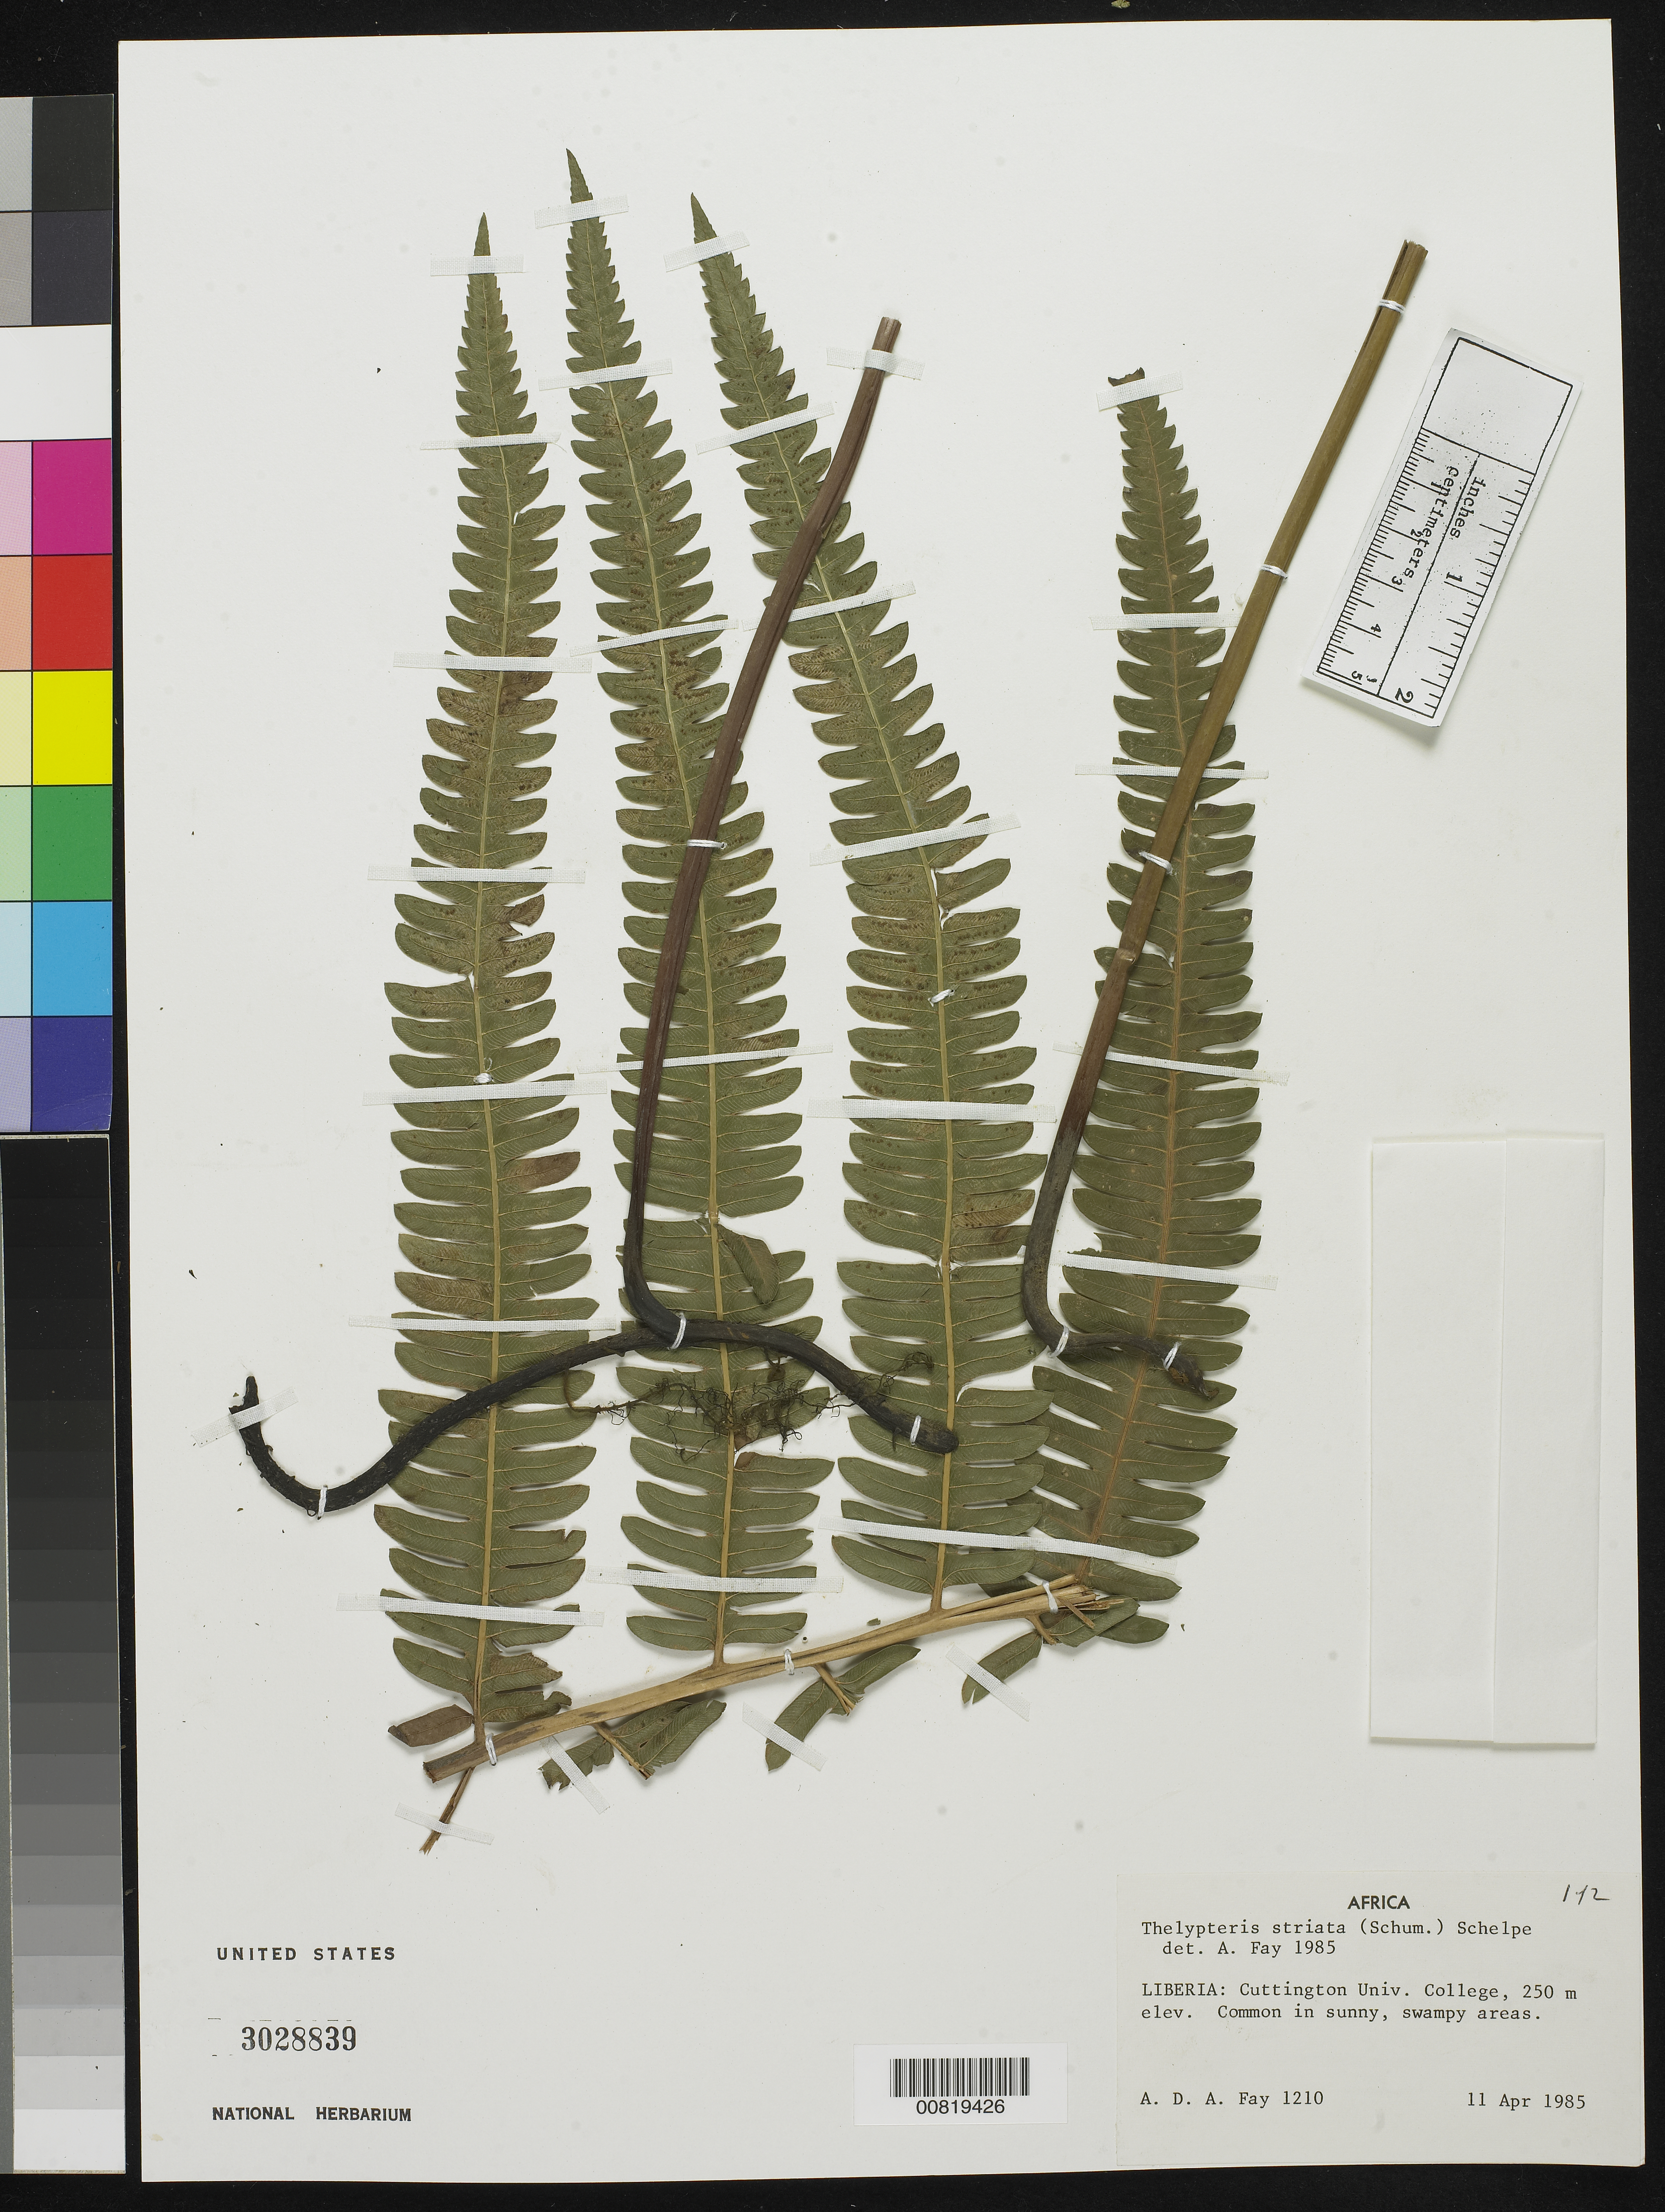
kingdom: Plantae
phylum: Tracheophyta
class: Polypodiopsida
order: Polypodiales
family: Thelypteridaceae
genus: Cyclosorus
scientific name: Cyclosorus interruptus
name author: (Willd.) H. Itô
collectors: A. Fay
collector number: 1210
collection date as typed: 11 Apr 1985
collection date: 1985-04-11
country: Liberia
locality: Cuttington Univ. College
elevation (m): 250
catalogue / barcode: US 3028839